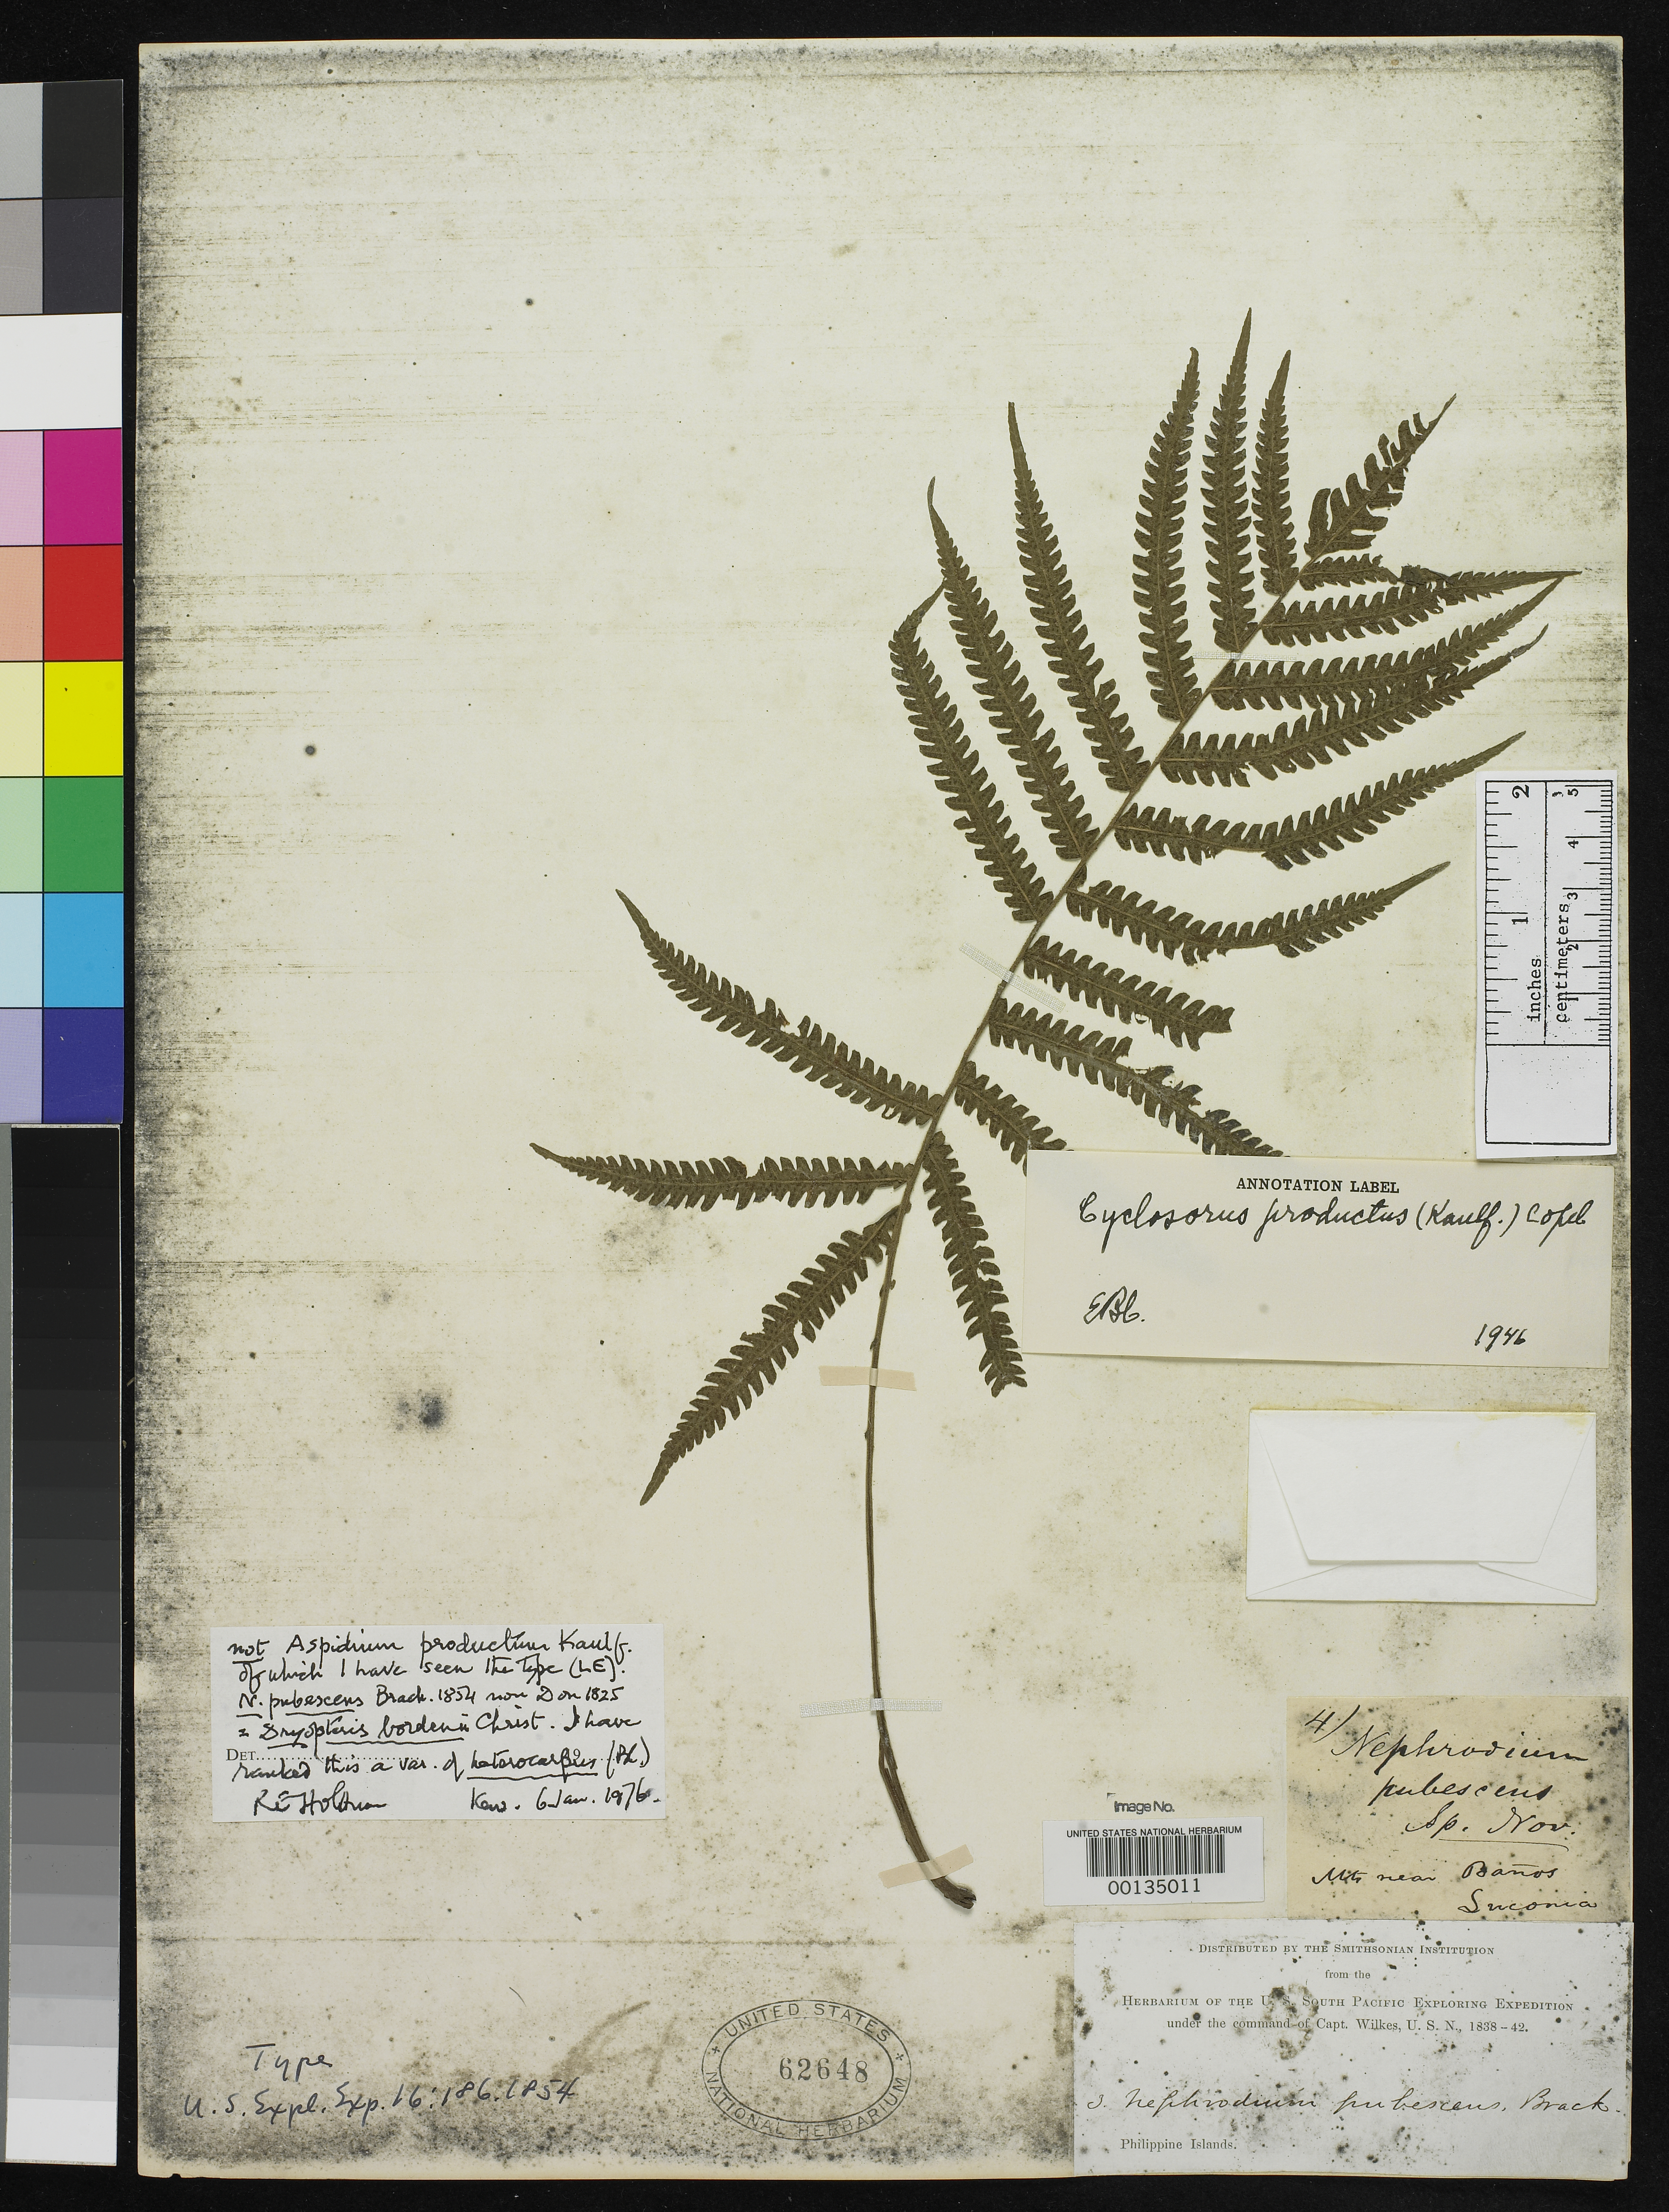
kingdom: Plantae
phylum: Tracheophyta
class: Polypodiopsida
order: Polypodiales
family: Dryopteridaceae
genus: Nephrodium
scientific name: Nephrodium pubescens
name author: Brack. in Wilkes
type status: Holotype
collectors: Wilkes Explor. Exped.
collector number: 3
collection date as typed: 1838 to -- --- 1842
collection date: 1838/1842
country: Philippines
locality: Mountains near Banos.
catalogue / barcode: US 62648